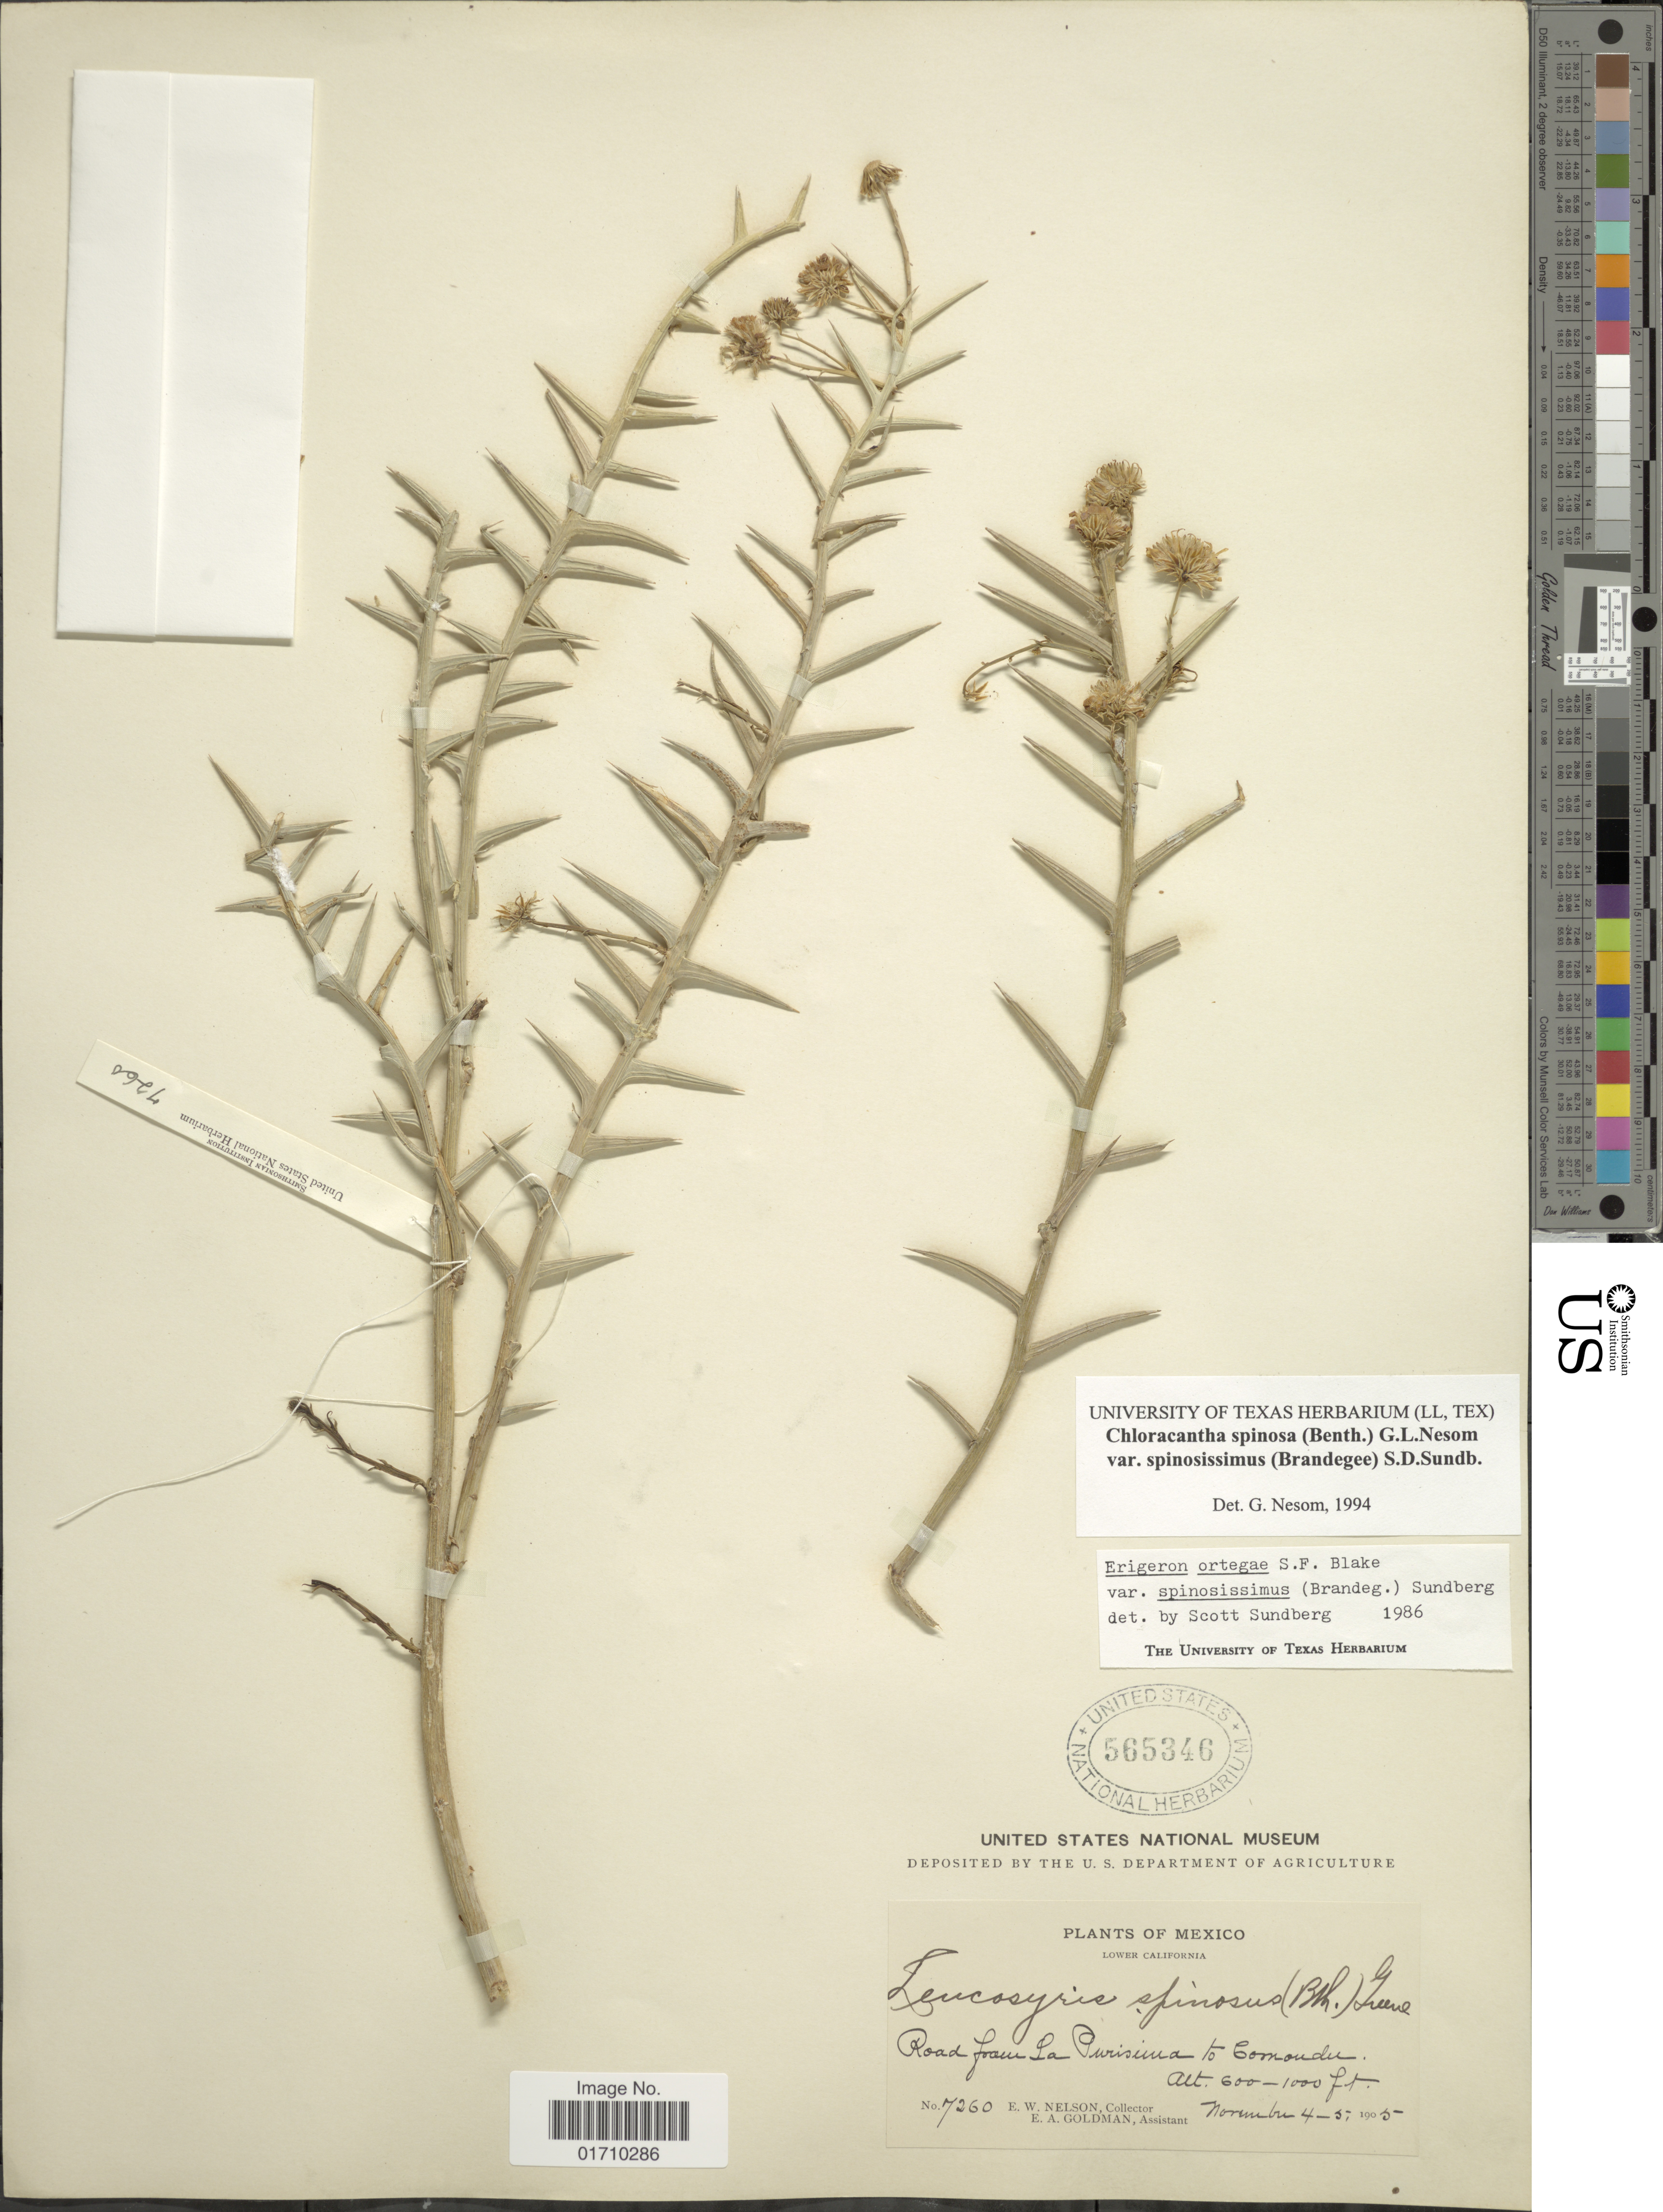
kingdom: Plantae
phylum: Tracheophyta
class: Magnoliopsida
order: Asterales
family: Asteraceae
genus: Chloracantha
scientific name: Chloracantha spinosa var. spinosissima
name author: (Brandegee) S.D. Sundb.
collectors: E. W. Nelson & E. A. Goldman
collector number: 7260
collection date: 1905-11-04/1905-11-05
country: Mexico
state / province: Baja California Sur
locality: Road from La Purisima to Comoudu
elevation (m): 183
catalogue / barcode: US 565346